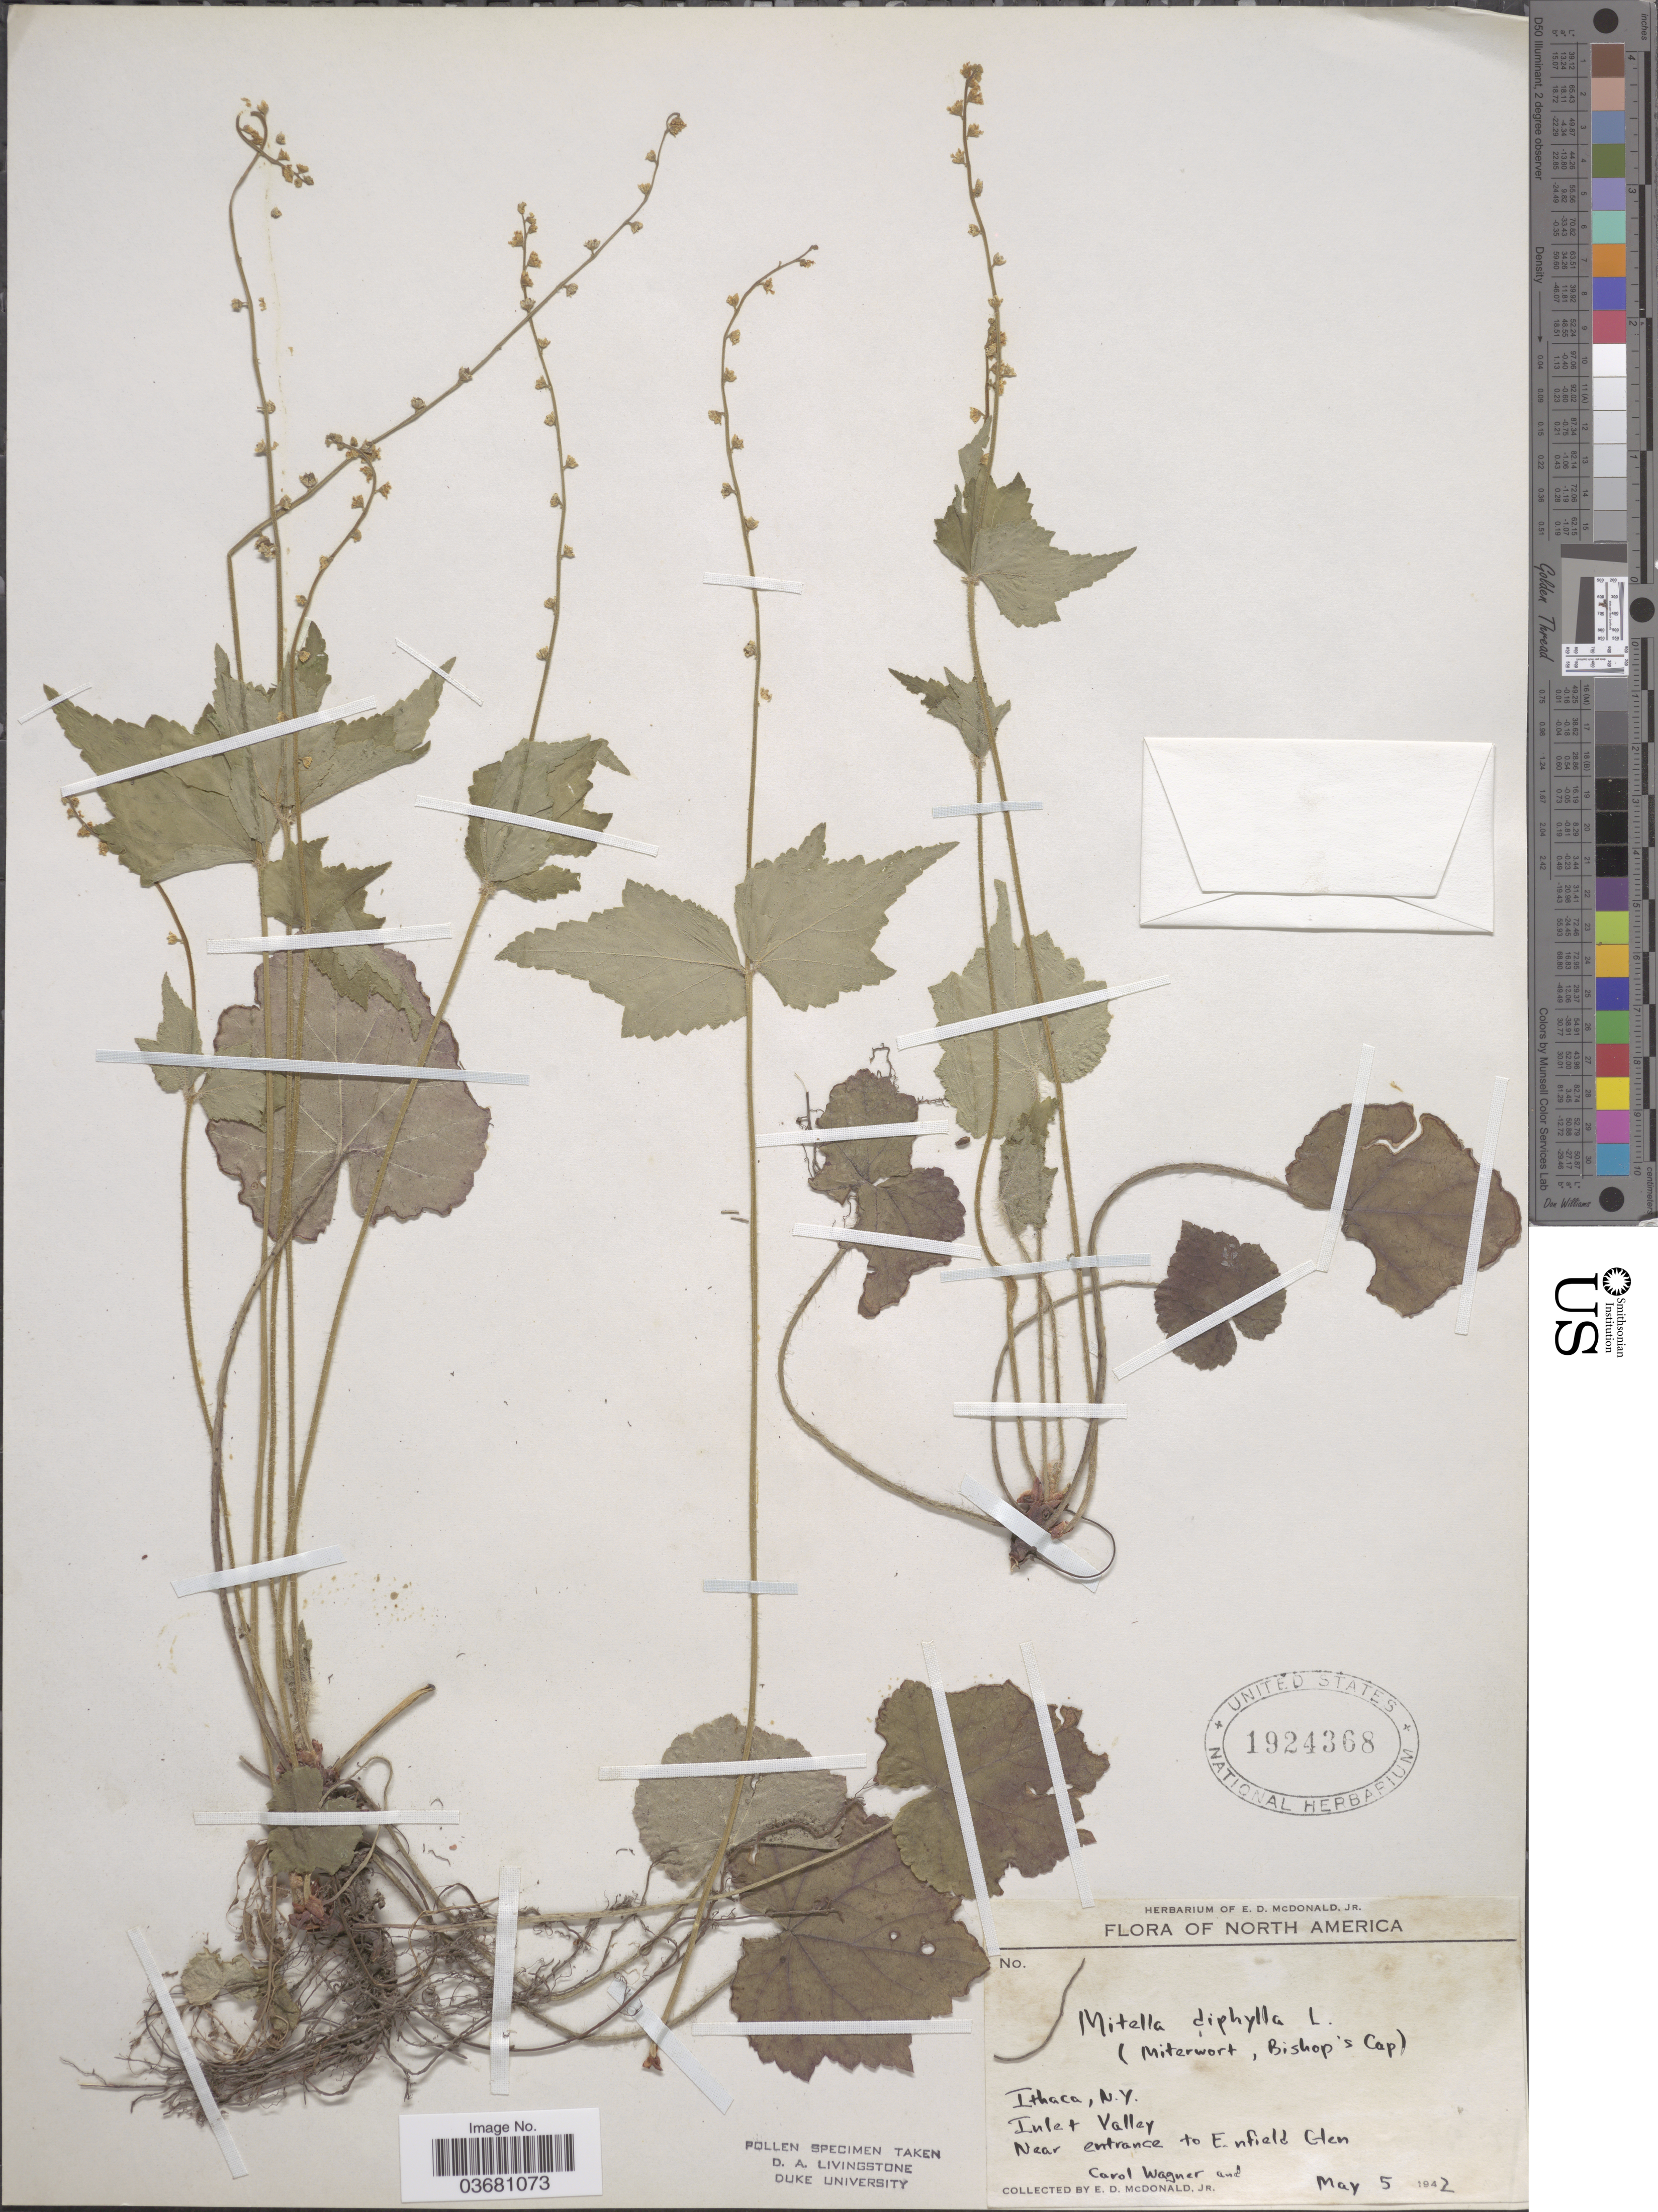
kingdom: Plantae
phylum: Tracheophyta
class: Magnoliopsida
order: Saxifragales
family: Saxifragaceae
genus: Mitella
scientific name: Mitella diphylla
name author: L.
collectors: C. Wagner & E. D. McDonald Jr.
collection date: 1942-05-05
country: United States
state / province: New York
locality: Ithaca. Inlet Valley. Near entrance to Enfield Glen.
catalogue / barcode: US 1924368